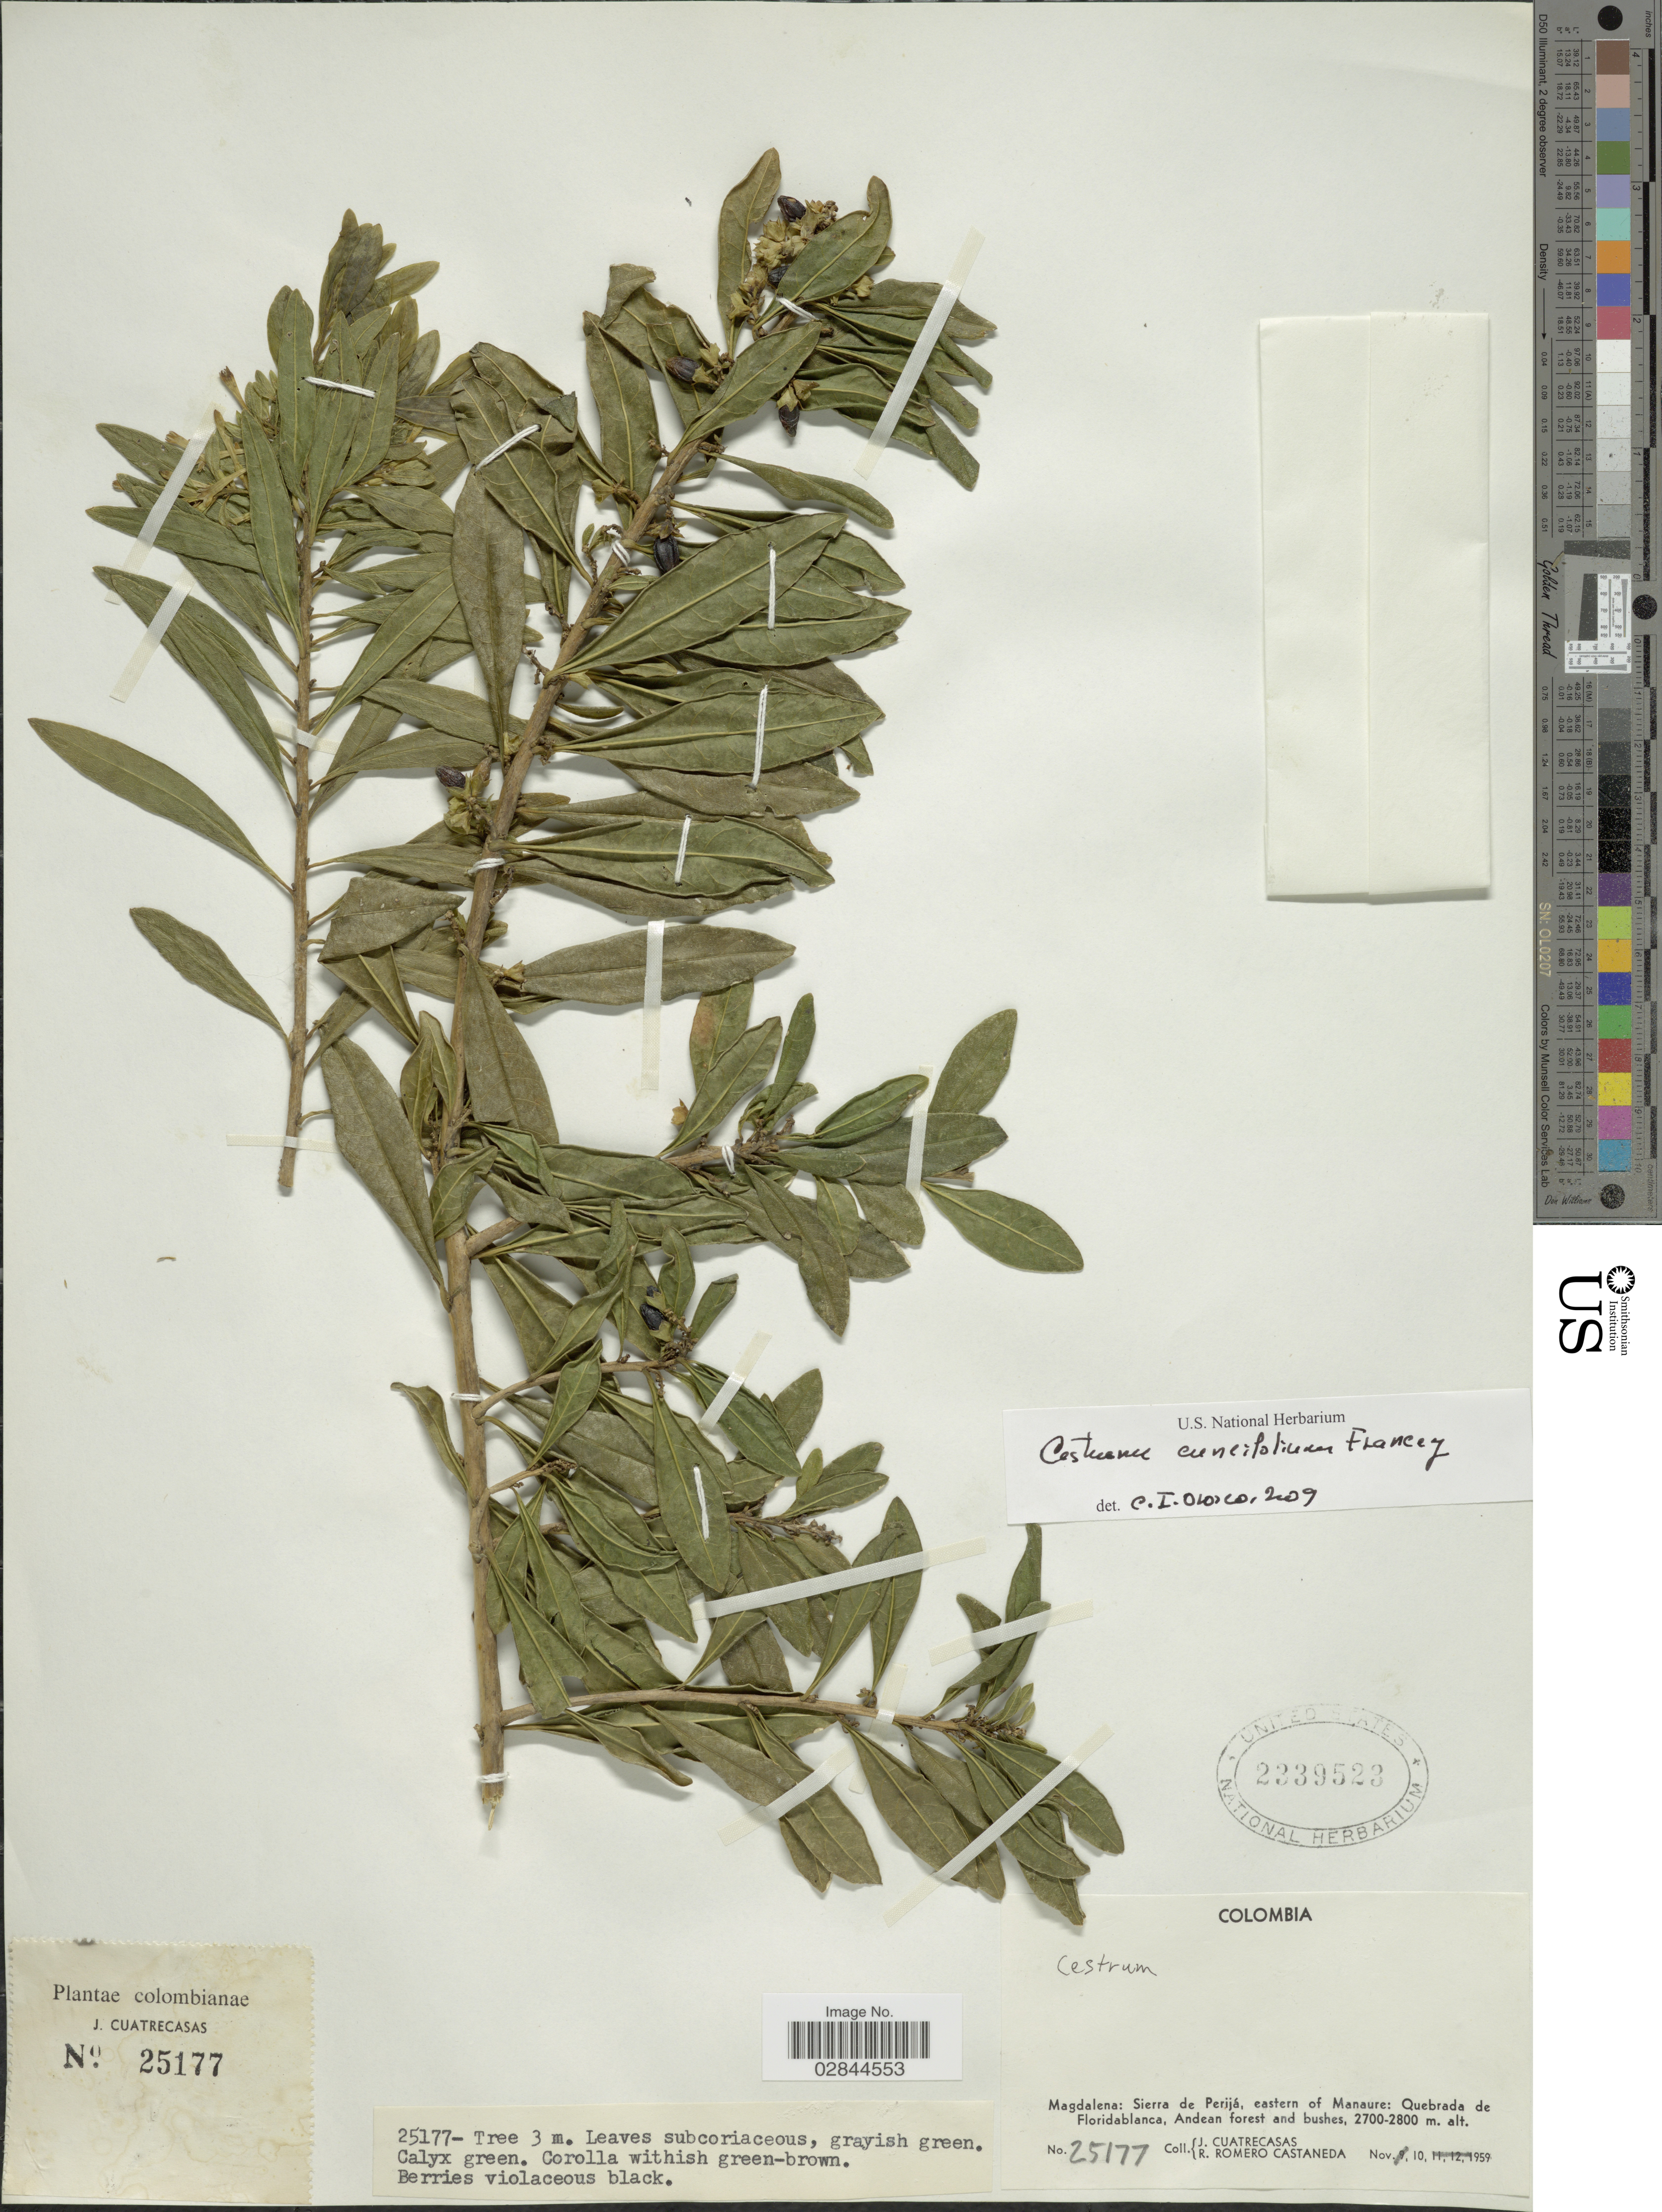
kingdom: Plantae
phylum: Tracheophyta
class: Magnoliopsida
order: Solanales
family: Solanaceae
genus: Cestrum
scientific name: Cestrum cuneifolium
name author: Francey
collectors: J. Cuatrecasas & R. Romero Castañeda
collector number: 25177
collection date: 1959-11-10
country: Colombia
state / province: Magdalena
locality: Sierra de Perijá, eastern of Manaure: Quebrada de Floridablanca, Andean forest and bushes.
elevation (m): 2700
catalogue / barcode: US 2339523